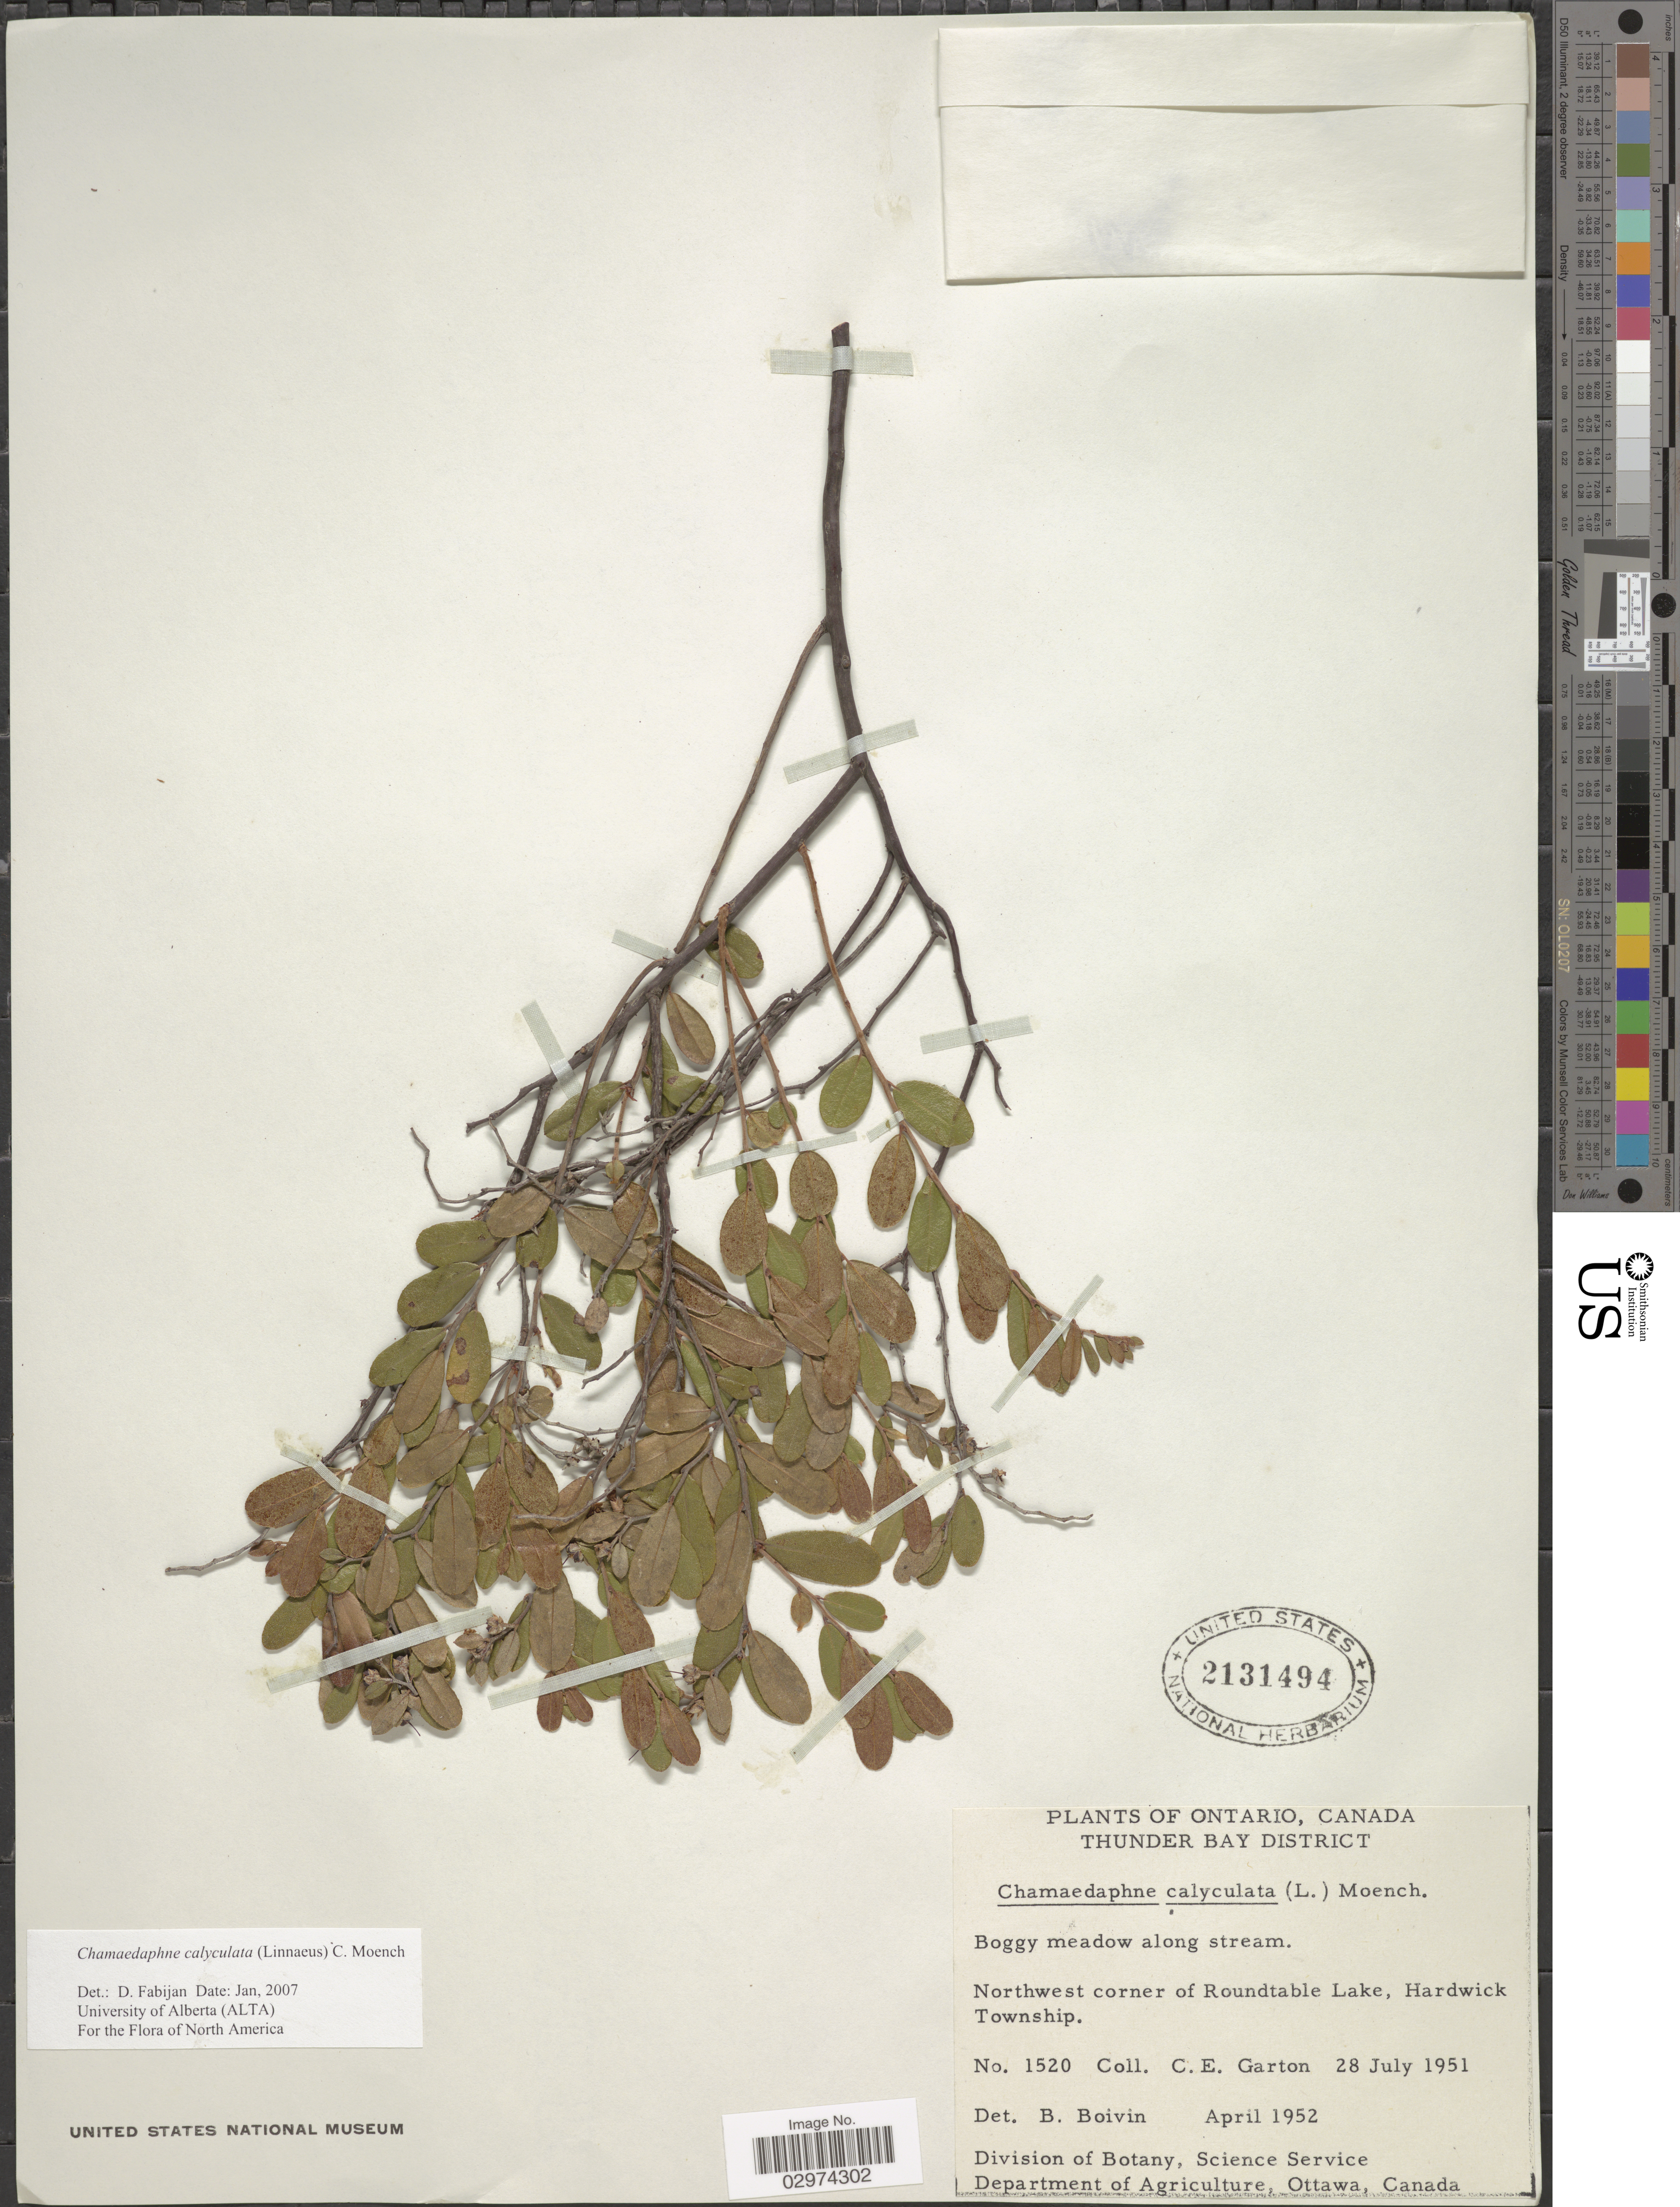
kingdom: Plantae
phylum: Tracheophyta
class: Magnoliopsida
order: Ericales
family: Ericaceae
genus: Chamaedaphne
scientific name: Chamaedaphne calyculata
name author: (L.) Moench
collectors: C. E. Garton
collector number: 1520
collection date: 1951-07-28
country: Canada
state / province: Ontario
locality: Thunder Bay District. Northwest corner of Roundtable Lake, Hardwick Township.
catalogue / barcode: US 2131494